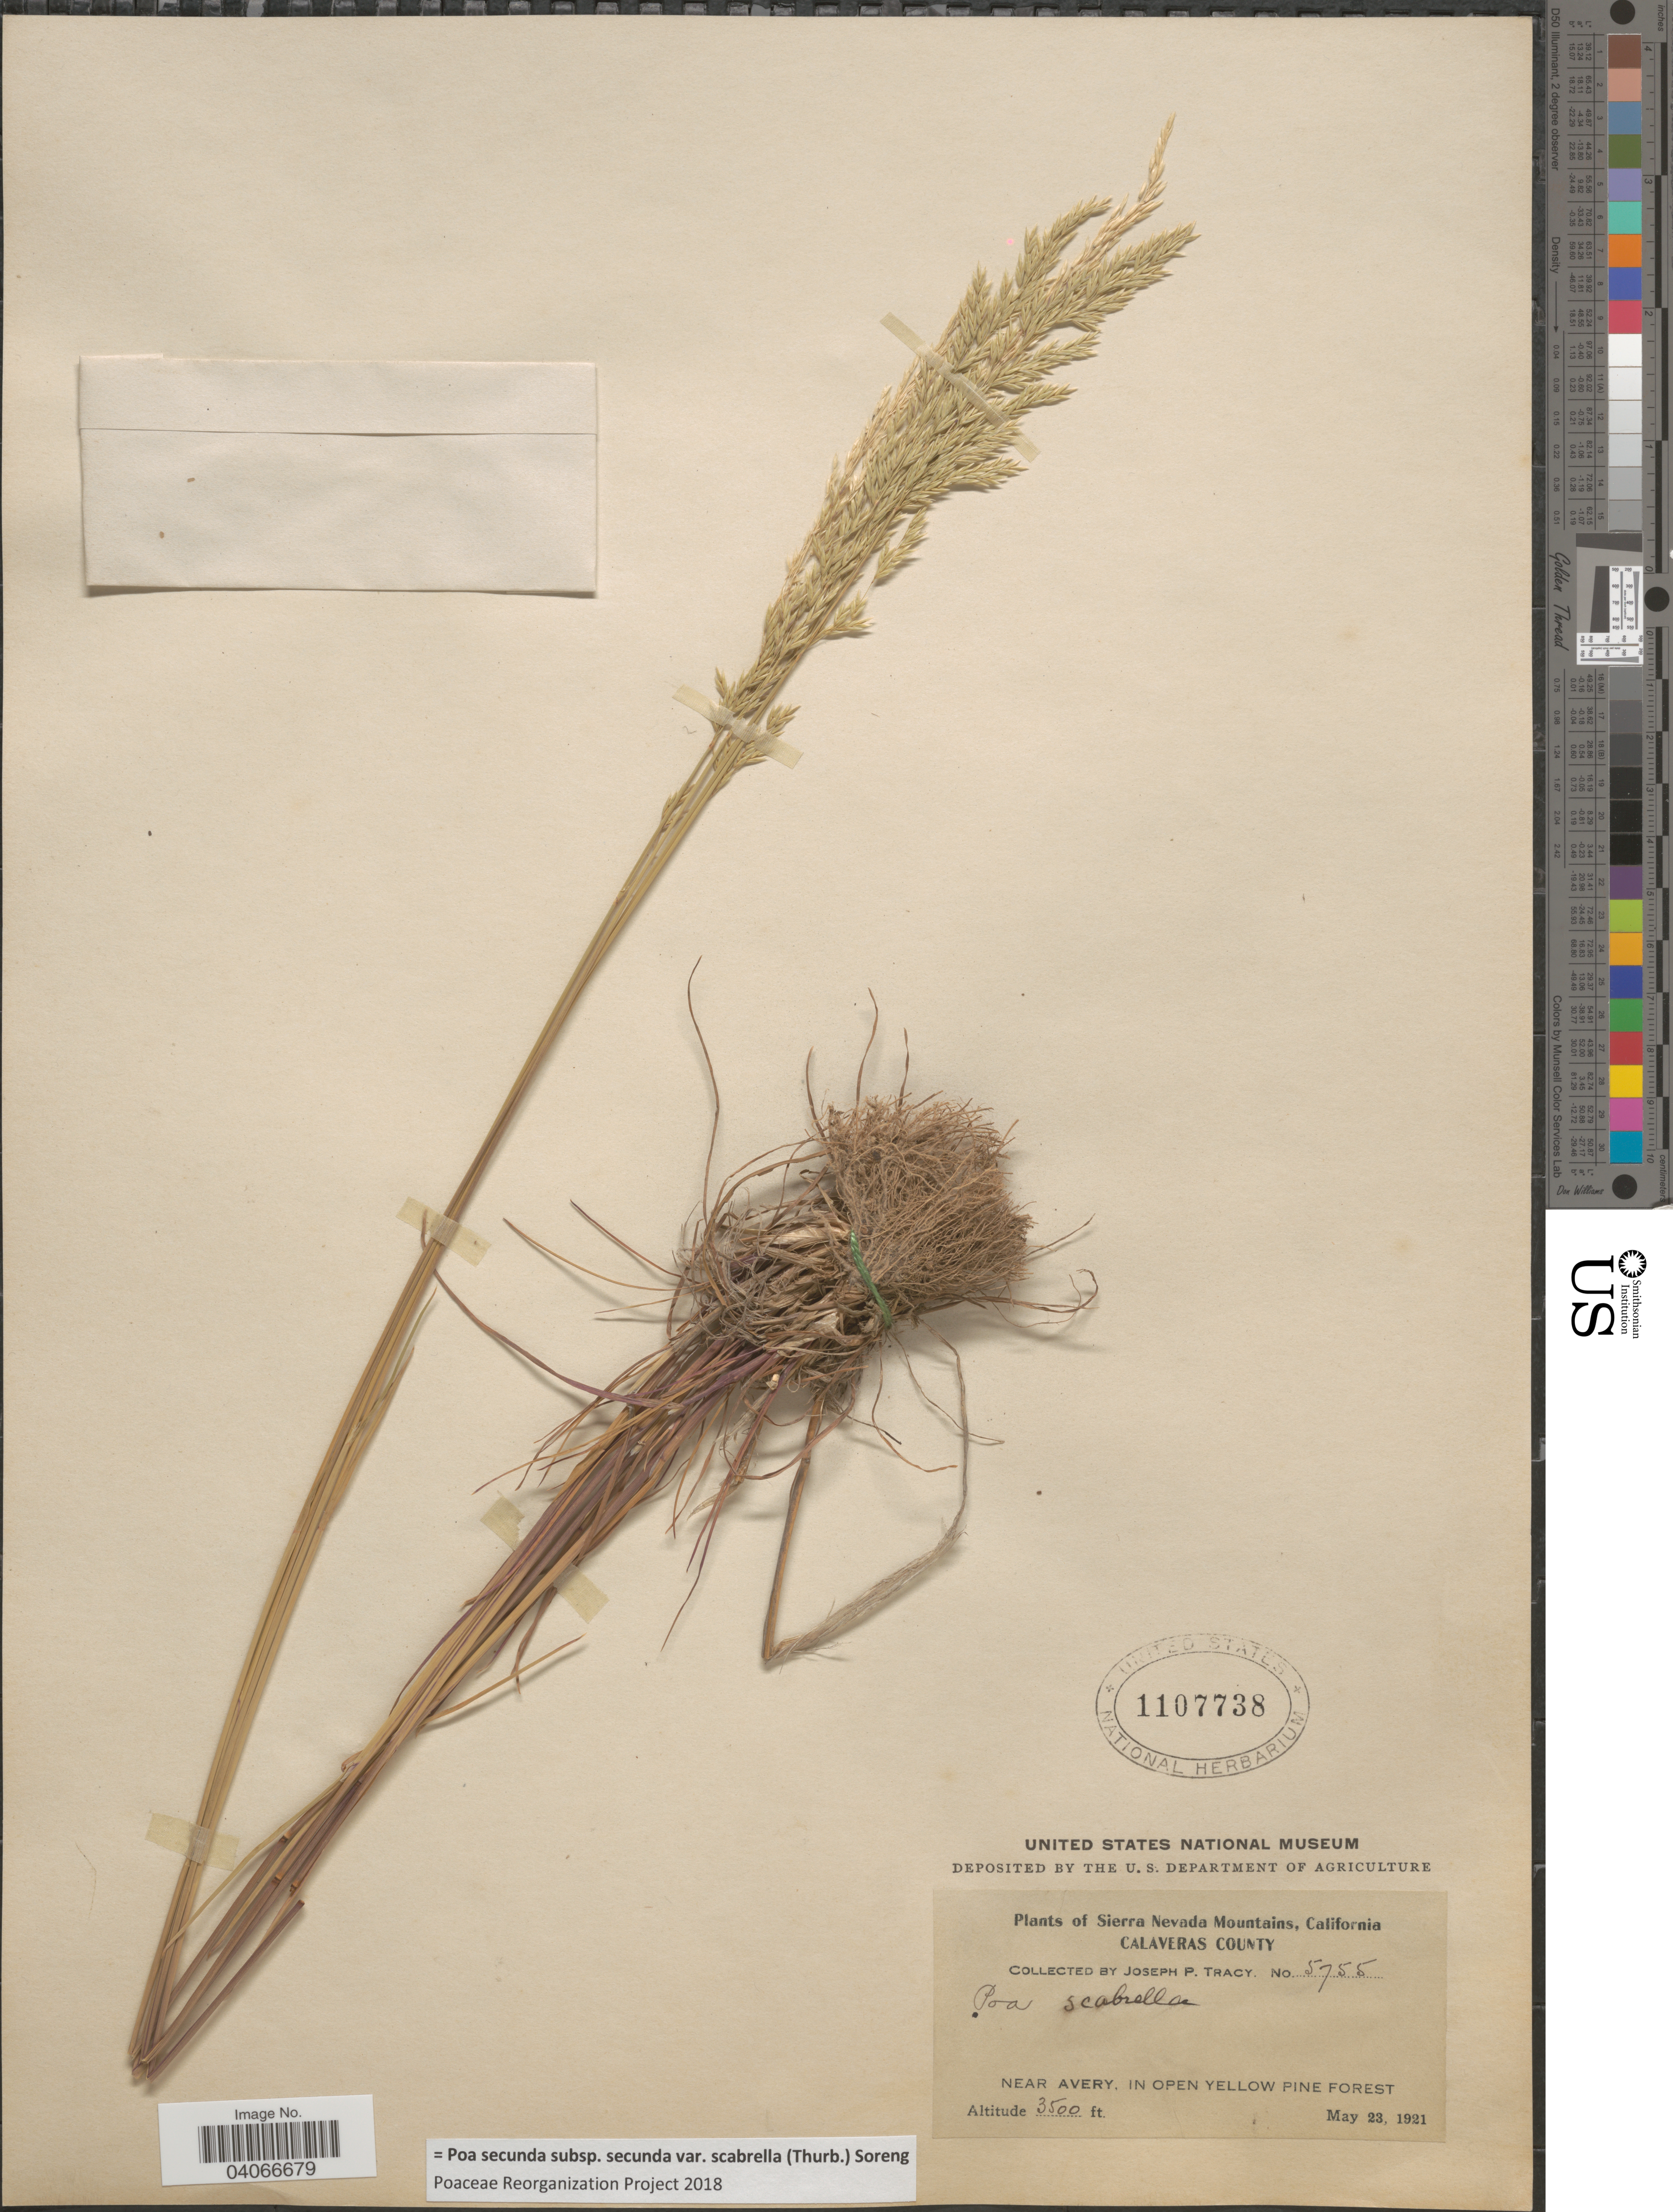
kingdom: Plantae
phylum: Tracheophyta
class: Liliopsida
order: Poales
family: Poaceae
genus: Poa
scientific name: Poa secunda subsp. secunda var. scabrella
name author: (Thurb.) Soreng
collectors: J. Tracy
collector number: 5755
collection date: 1921-05-23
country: United States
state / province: California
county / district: Calaveras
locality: Sierra Nevada Mountains. Calaveras County. Near Avery In Open Yellow Pine Forest.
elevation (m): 1067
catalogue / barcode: US 1107738